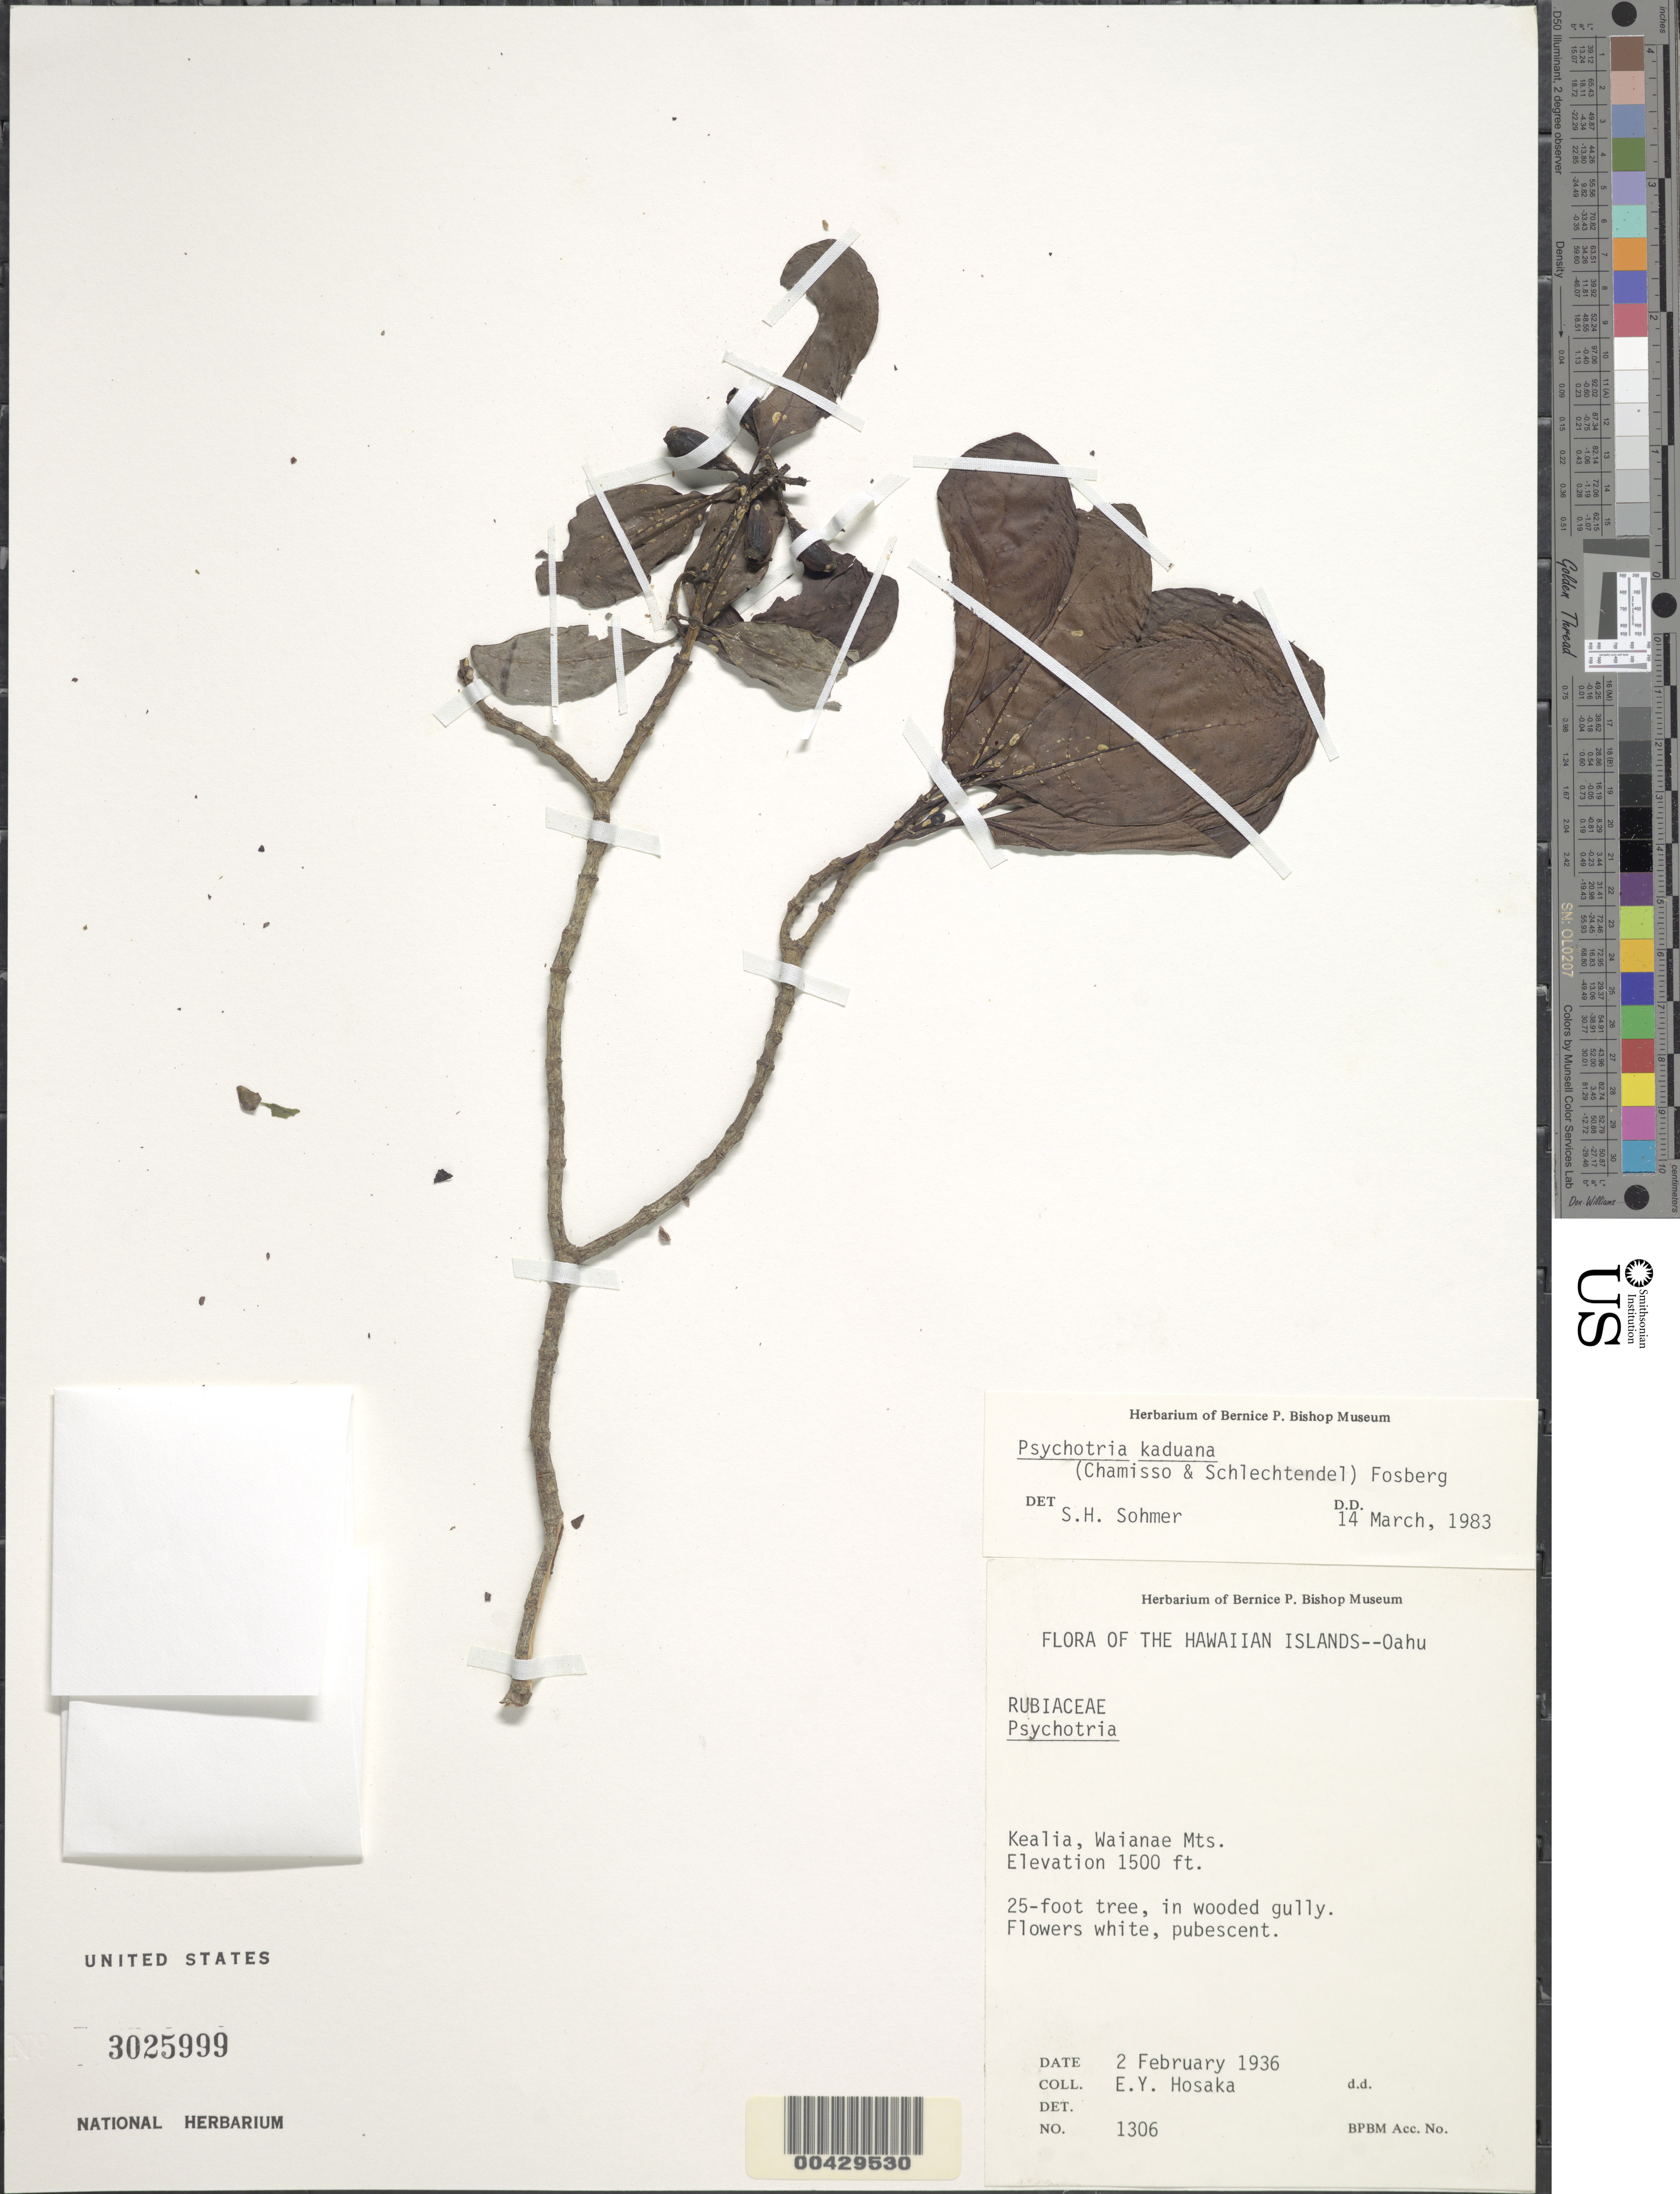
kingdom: Plantae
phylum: Tracheophyta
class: Magnoliopsida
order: Gentianales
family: Rubiaceae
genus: Psychotria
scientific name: Psychotria kaduana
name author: (Cham. & Schltdl.) Fosberg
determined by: Sohmer, S. H.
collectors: E. Y. Hosaka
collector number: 1306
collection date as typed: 2 Feb 1936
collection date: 1936-02-02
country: United States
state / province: Hawaii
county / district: Honolulu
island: Oahu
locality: Kealia, Waianae Mountains.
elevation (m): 457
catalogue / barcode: US 3025999